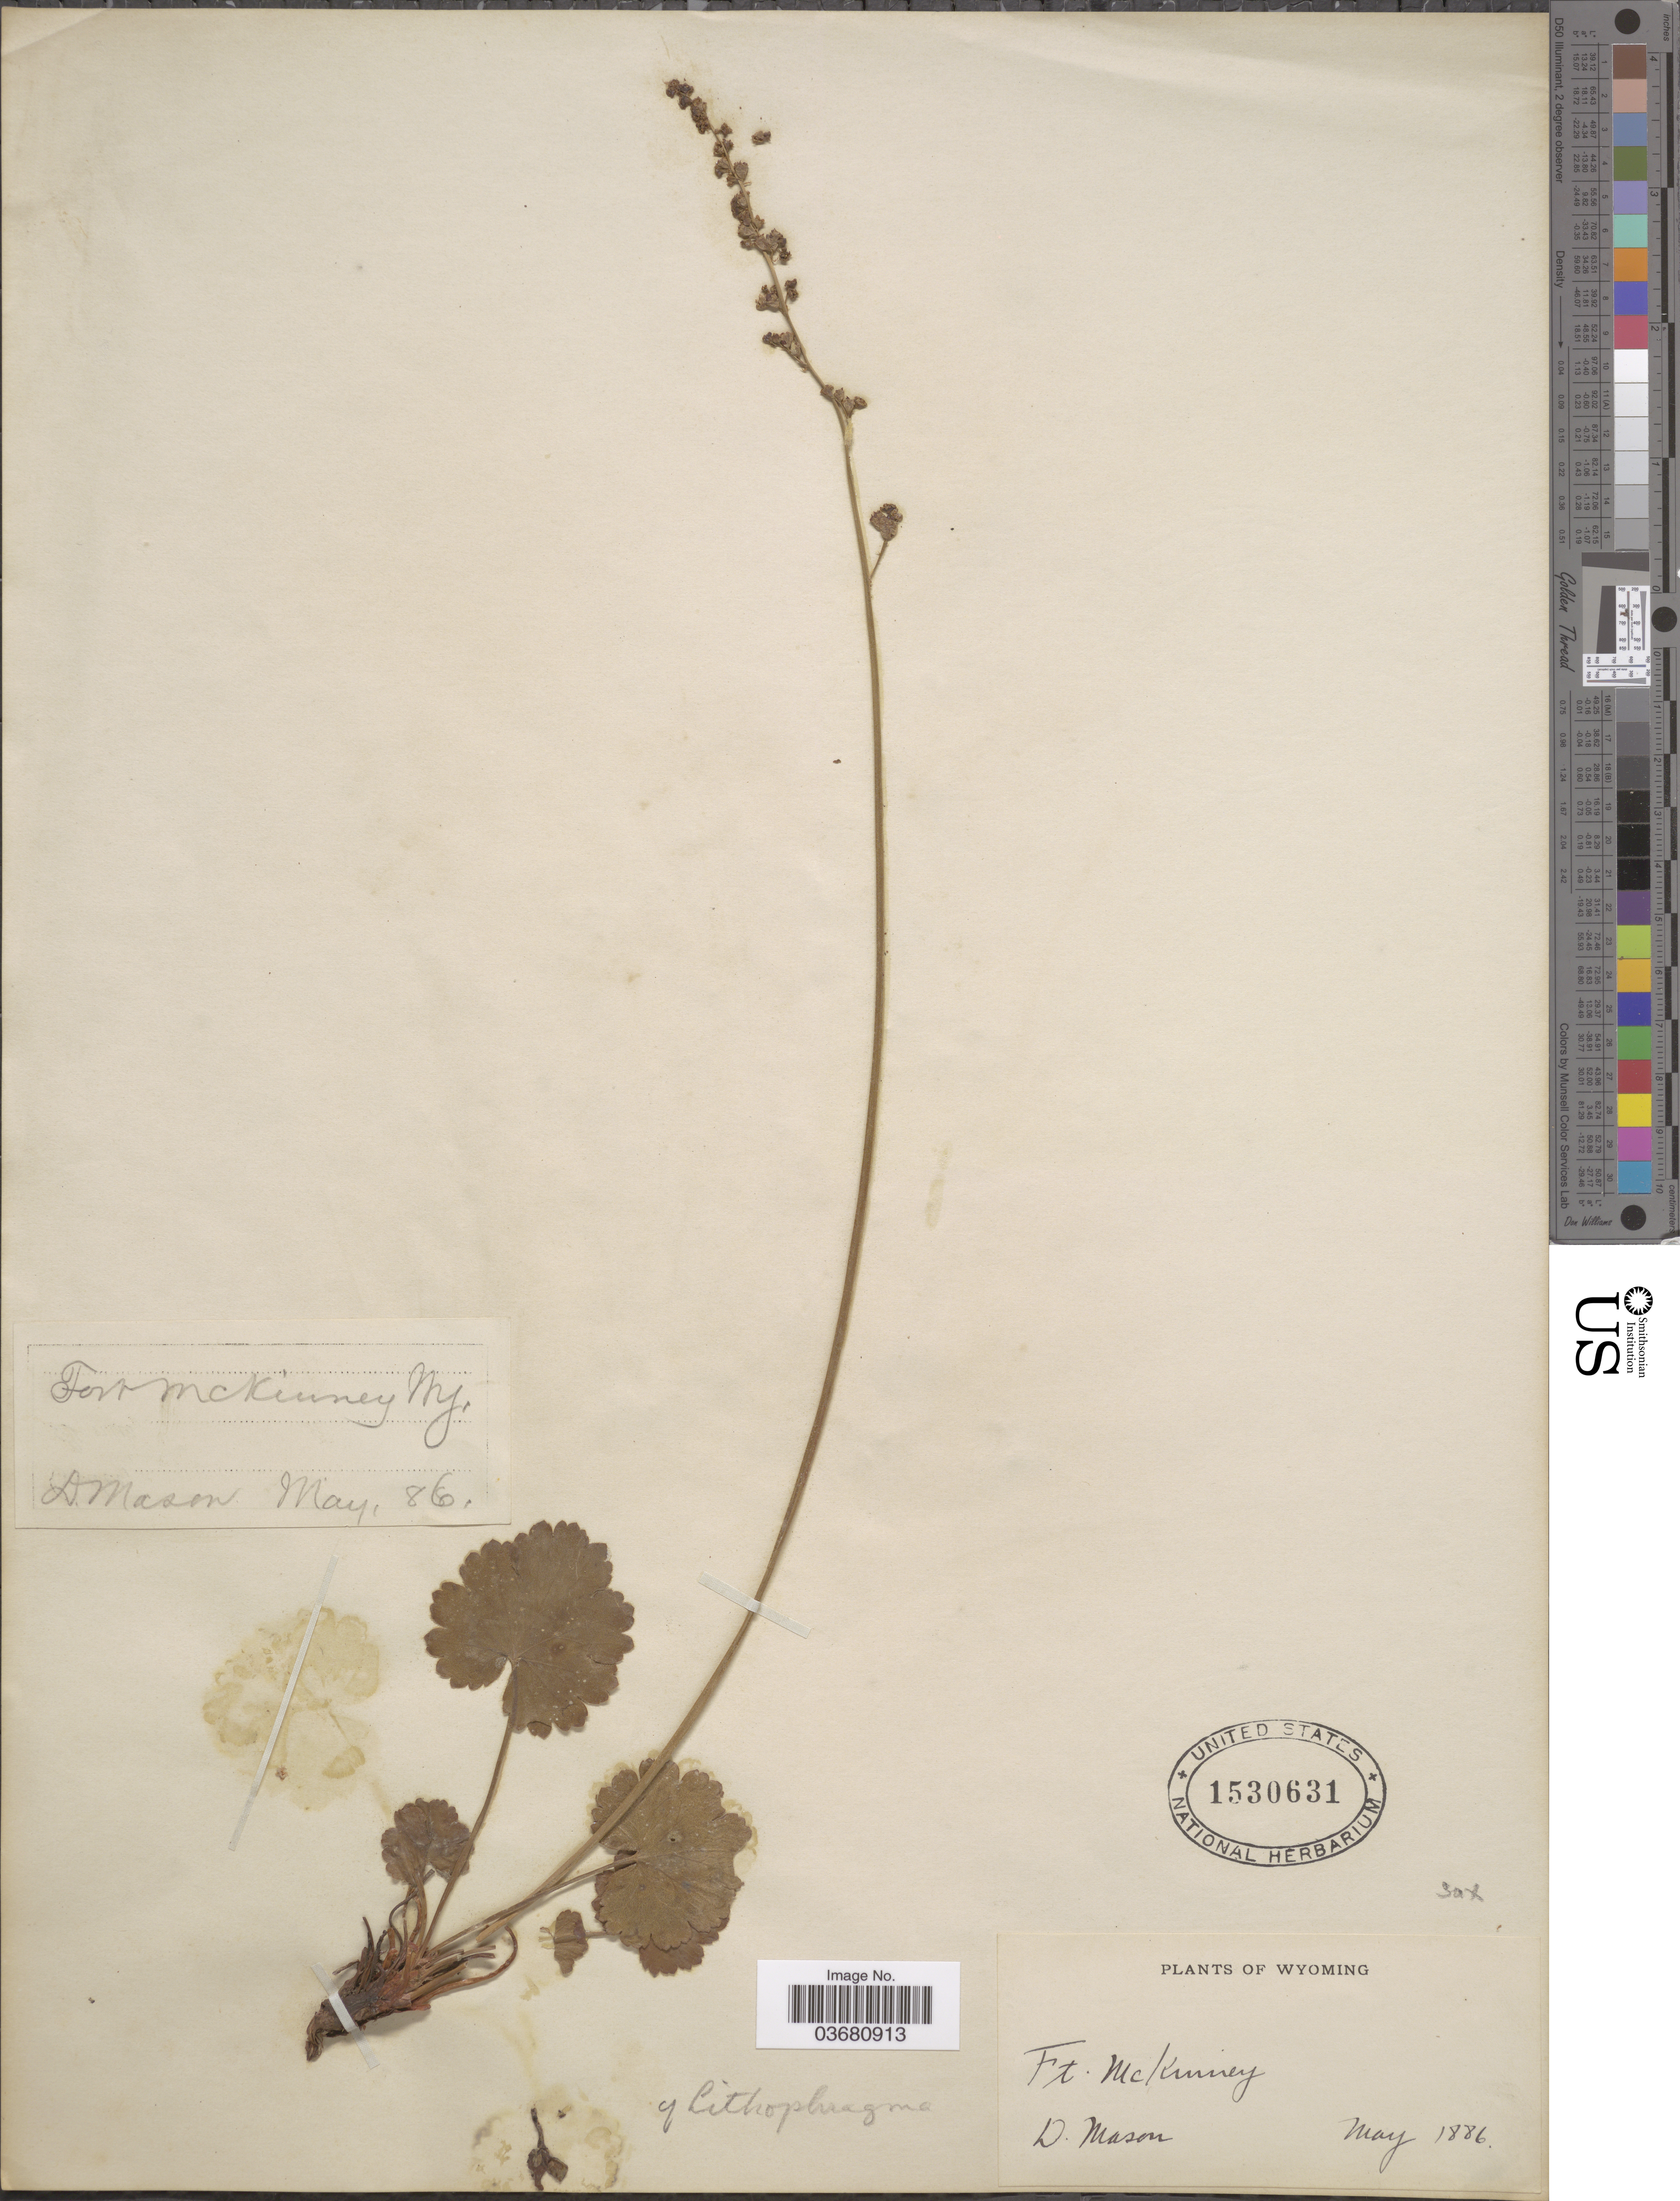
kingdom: Plantae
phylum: Tracheophyta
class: Magnoliopsida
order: Saxifragales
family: Saxifragaceae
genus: Lithophragma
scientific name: Lithophragma sp.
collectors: D. Mason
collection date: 1886-05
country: United States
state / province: Wyoming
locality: Fort McKinney.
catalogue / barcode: US 1530631